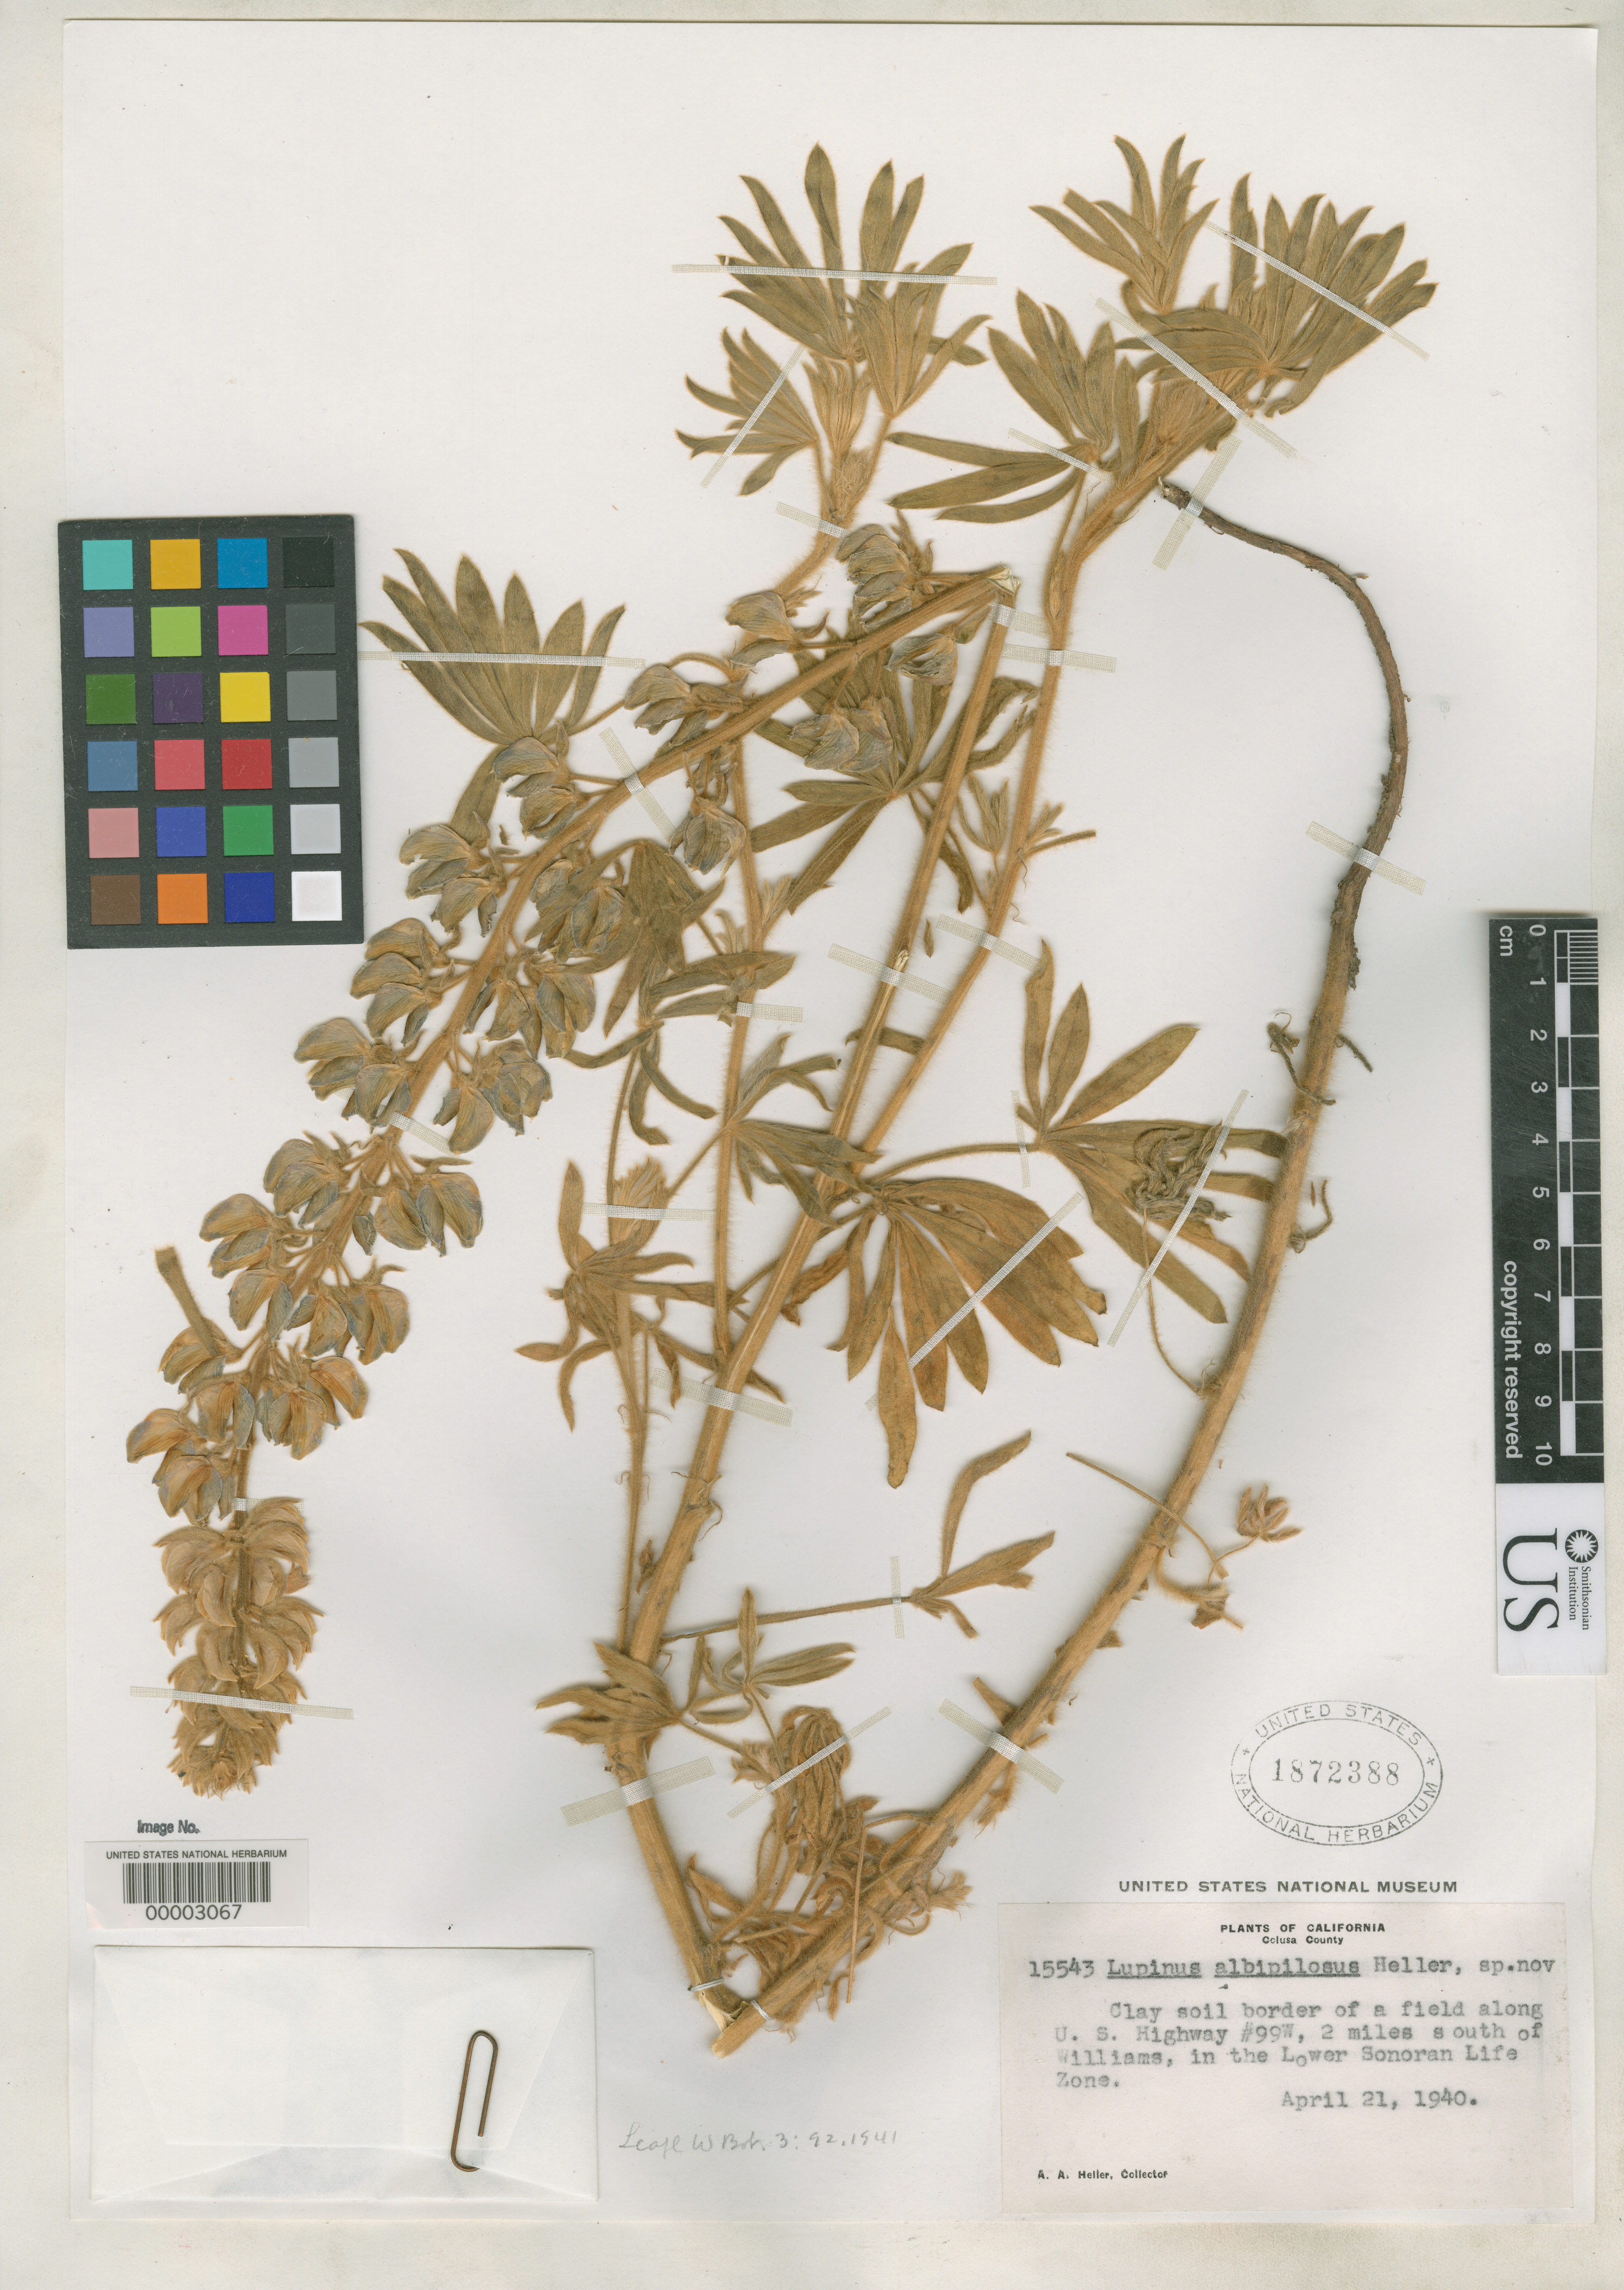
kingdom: Plantae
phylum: Tracheophyta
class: Magnoliopsida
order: Fabales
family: Fabaceae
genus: Lupinus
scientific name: Lupinus albopilosus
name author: A. Heller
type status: Isotype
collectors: A. A. Heller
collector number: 15543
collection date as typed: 21 Apr 1940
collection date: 1940-04-21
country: United States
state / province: California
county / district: Colusa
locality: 2 mi. S of Williams.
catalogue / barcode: US 1872388